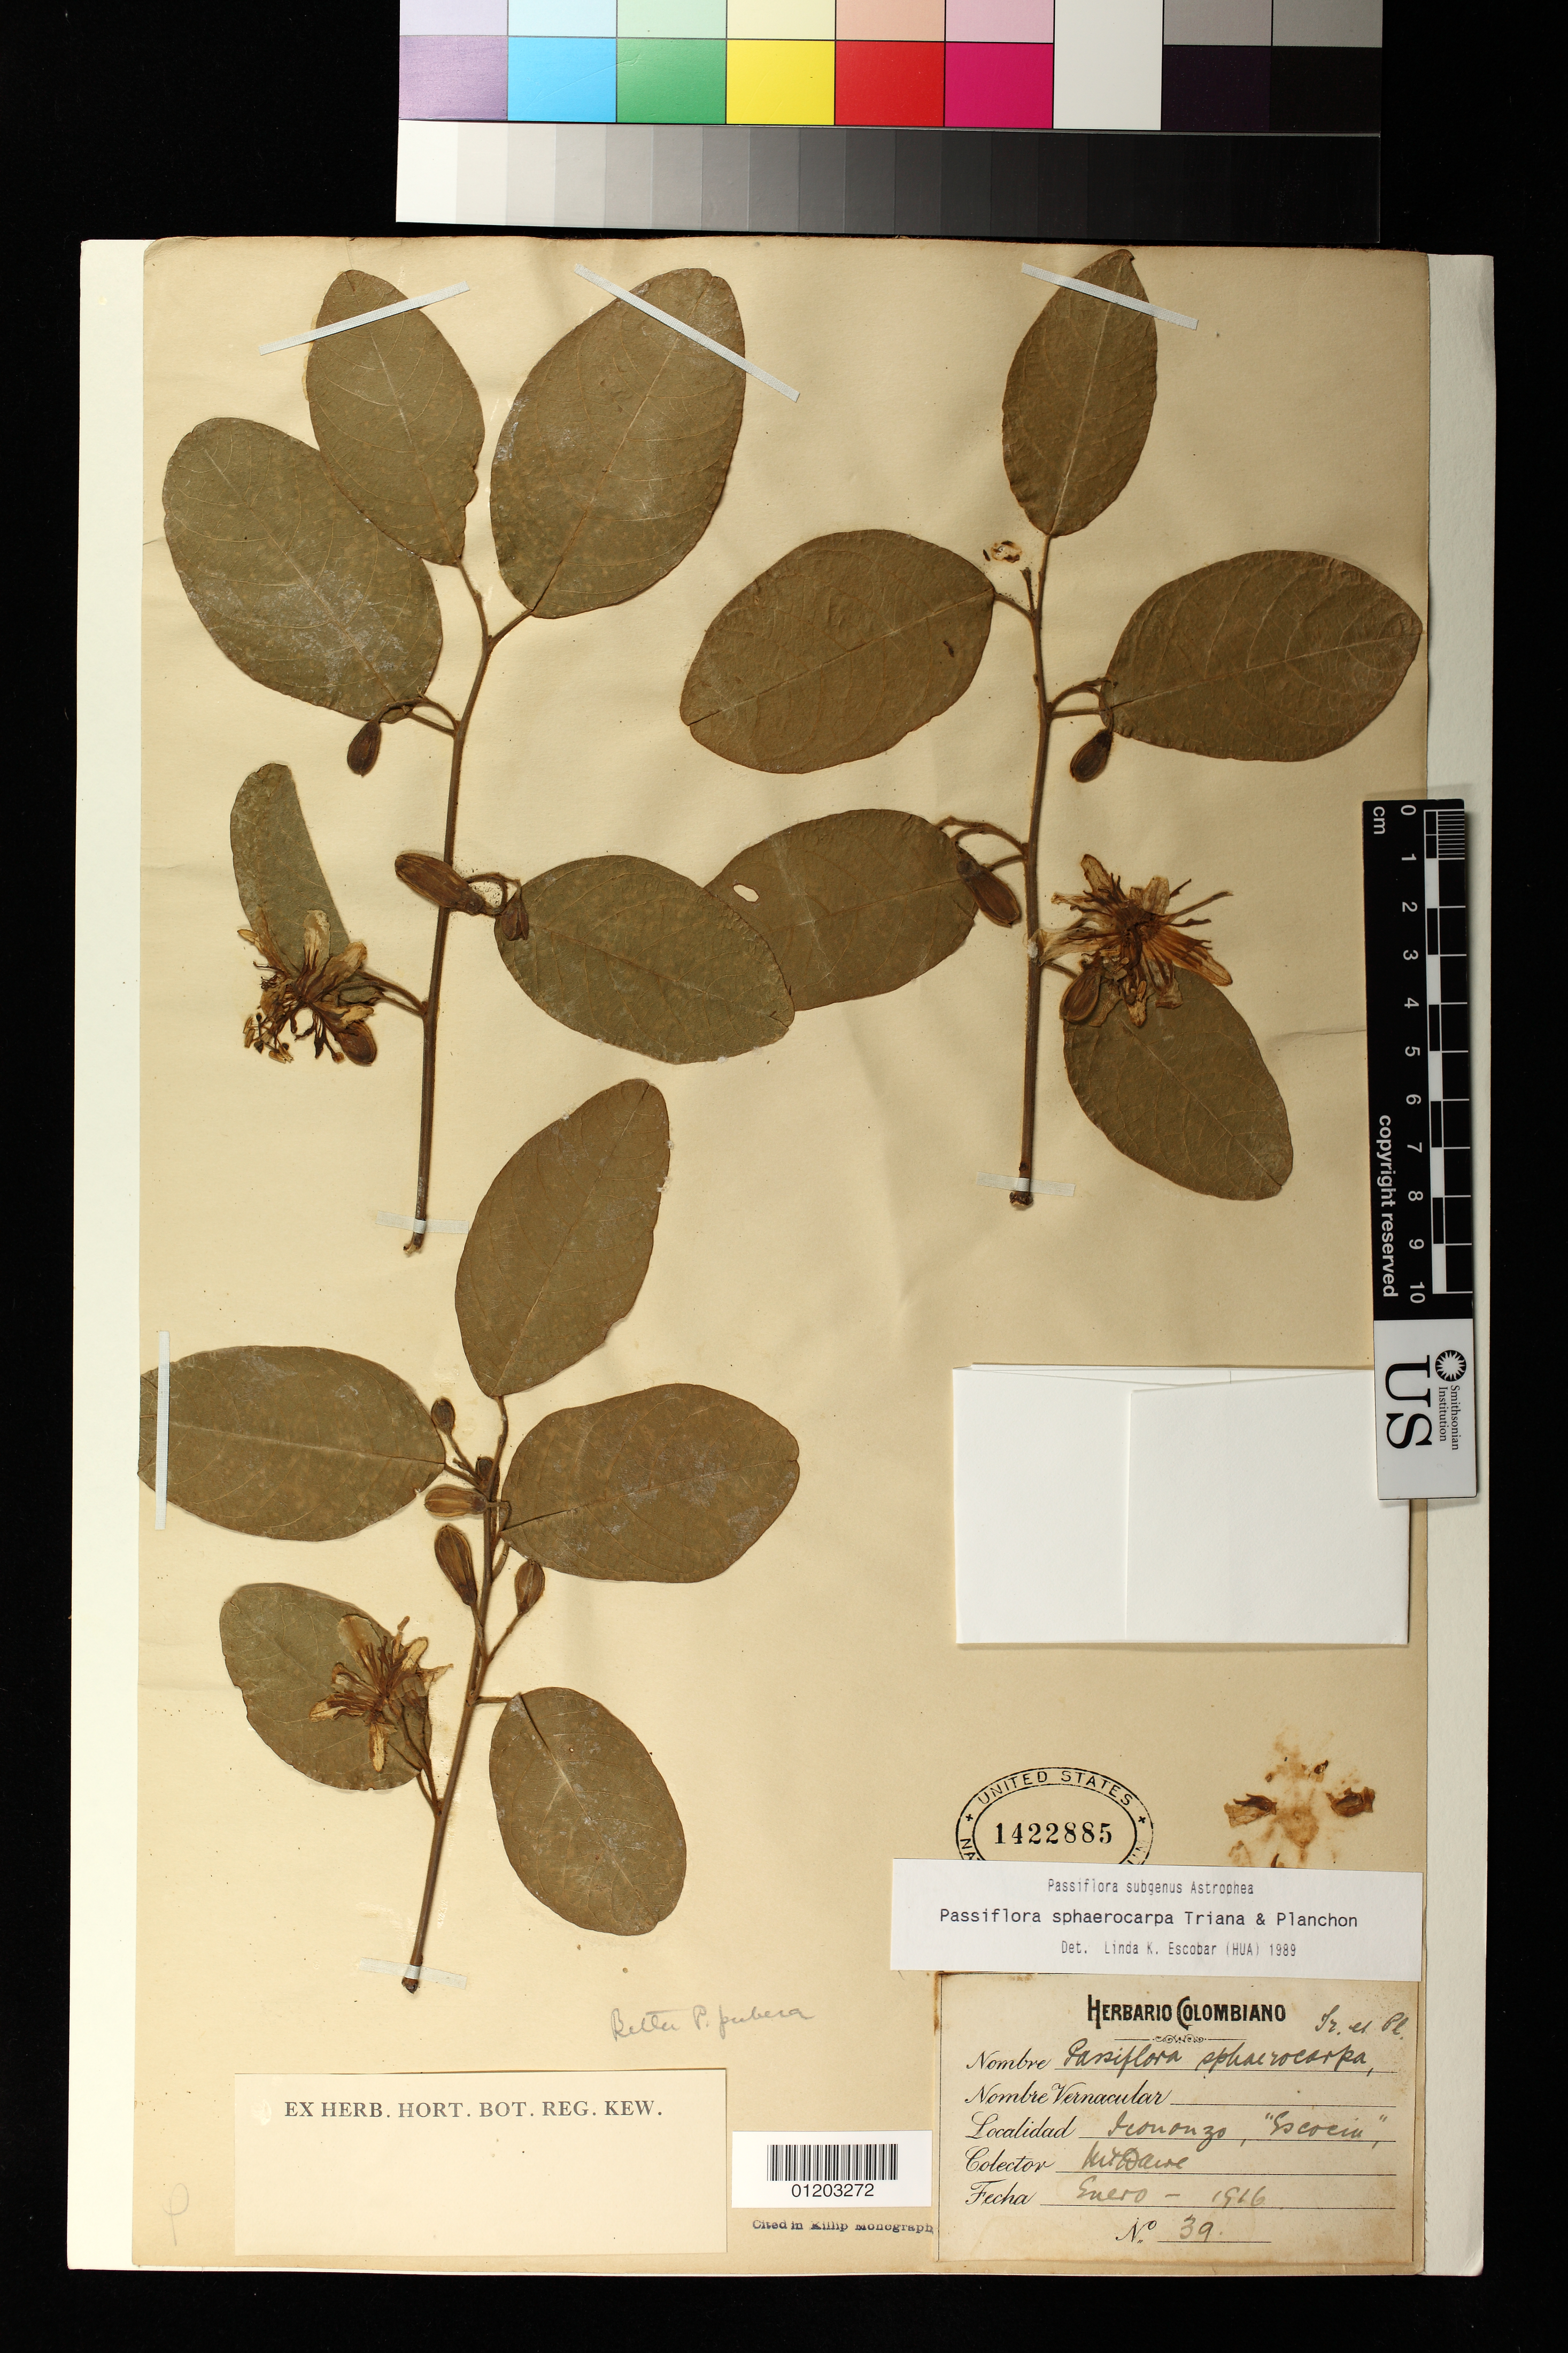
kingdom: Plantae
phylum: Tracheophyta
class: Magnoliopsida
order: Malpighiales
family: Passifloraceae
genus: Passiflora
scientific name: Passiflora sphaerocarpa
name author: Triana & Planch.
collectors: M. T. Dawe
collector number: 39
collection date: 1916-01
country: Colombia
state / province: Tolima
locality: Icononzo, "Iscocin",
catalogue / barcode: US 1422885